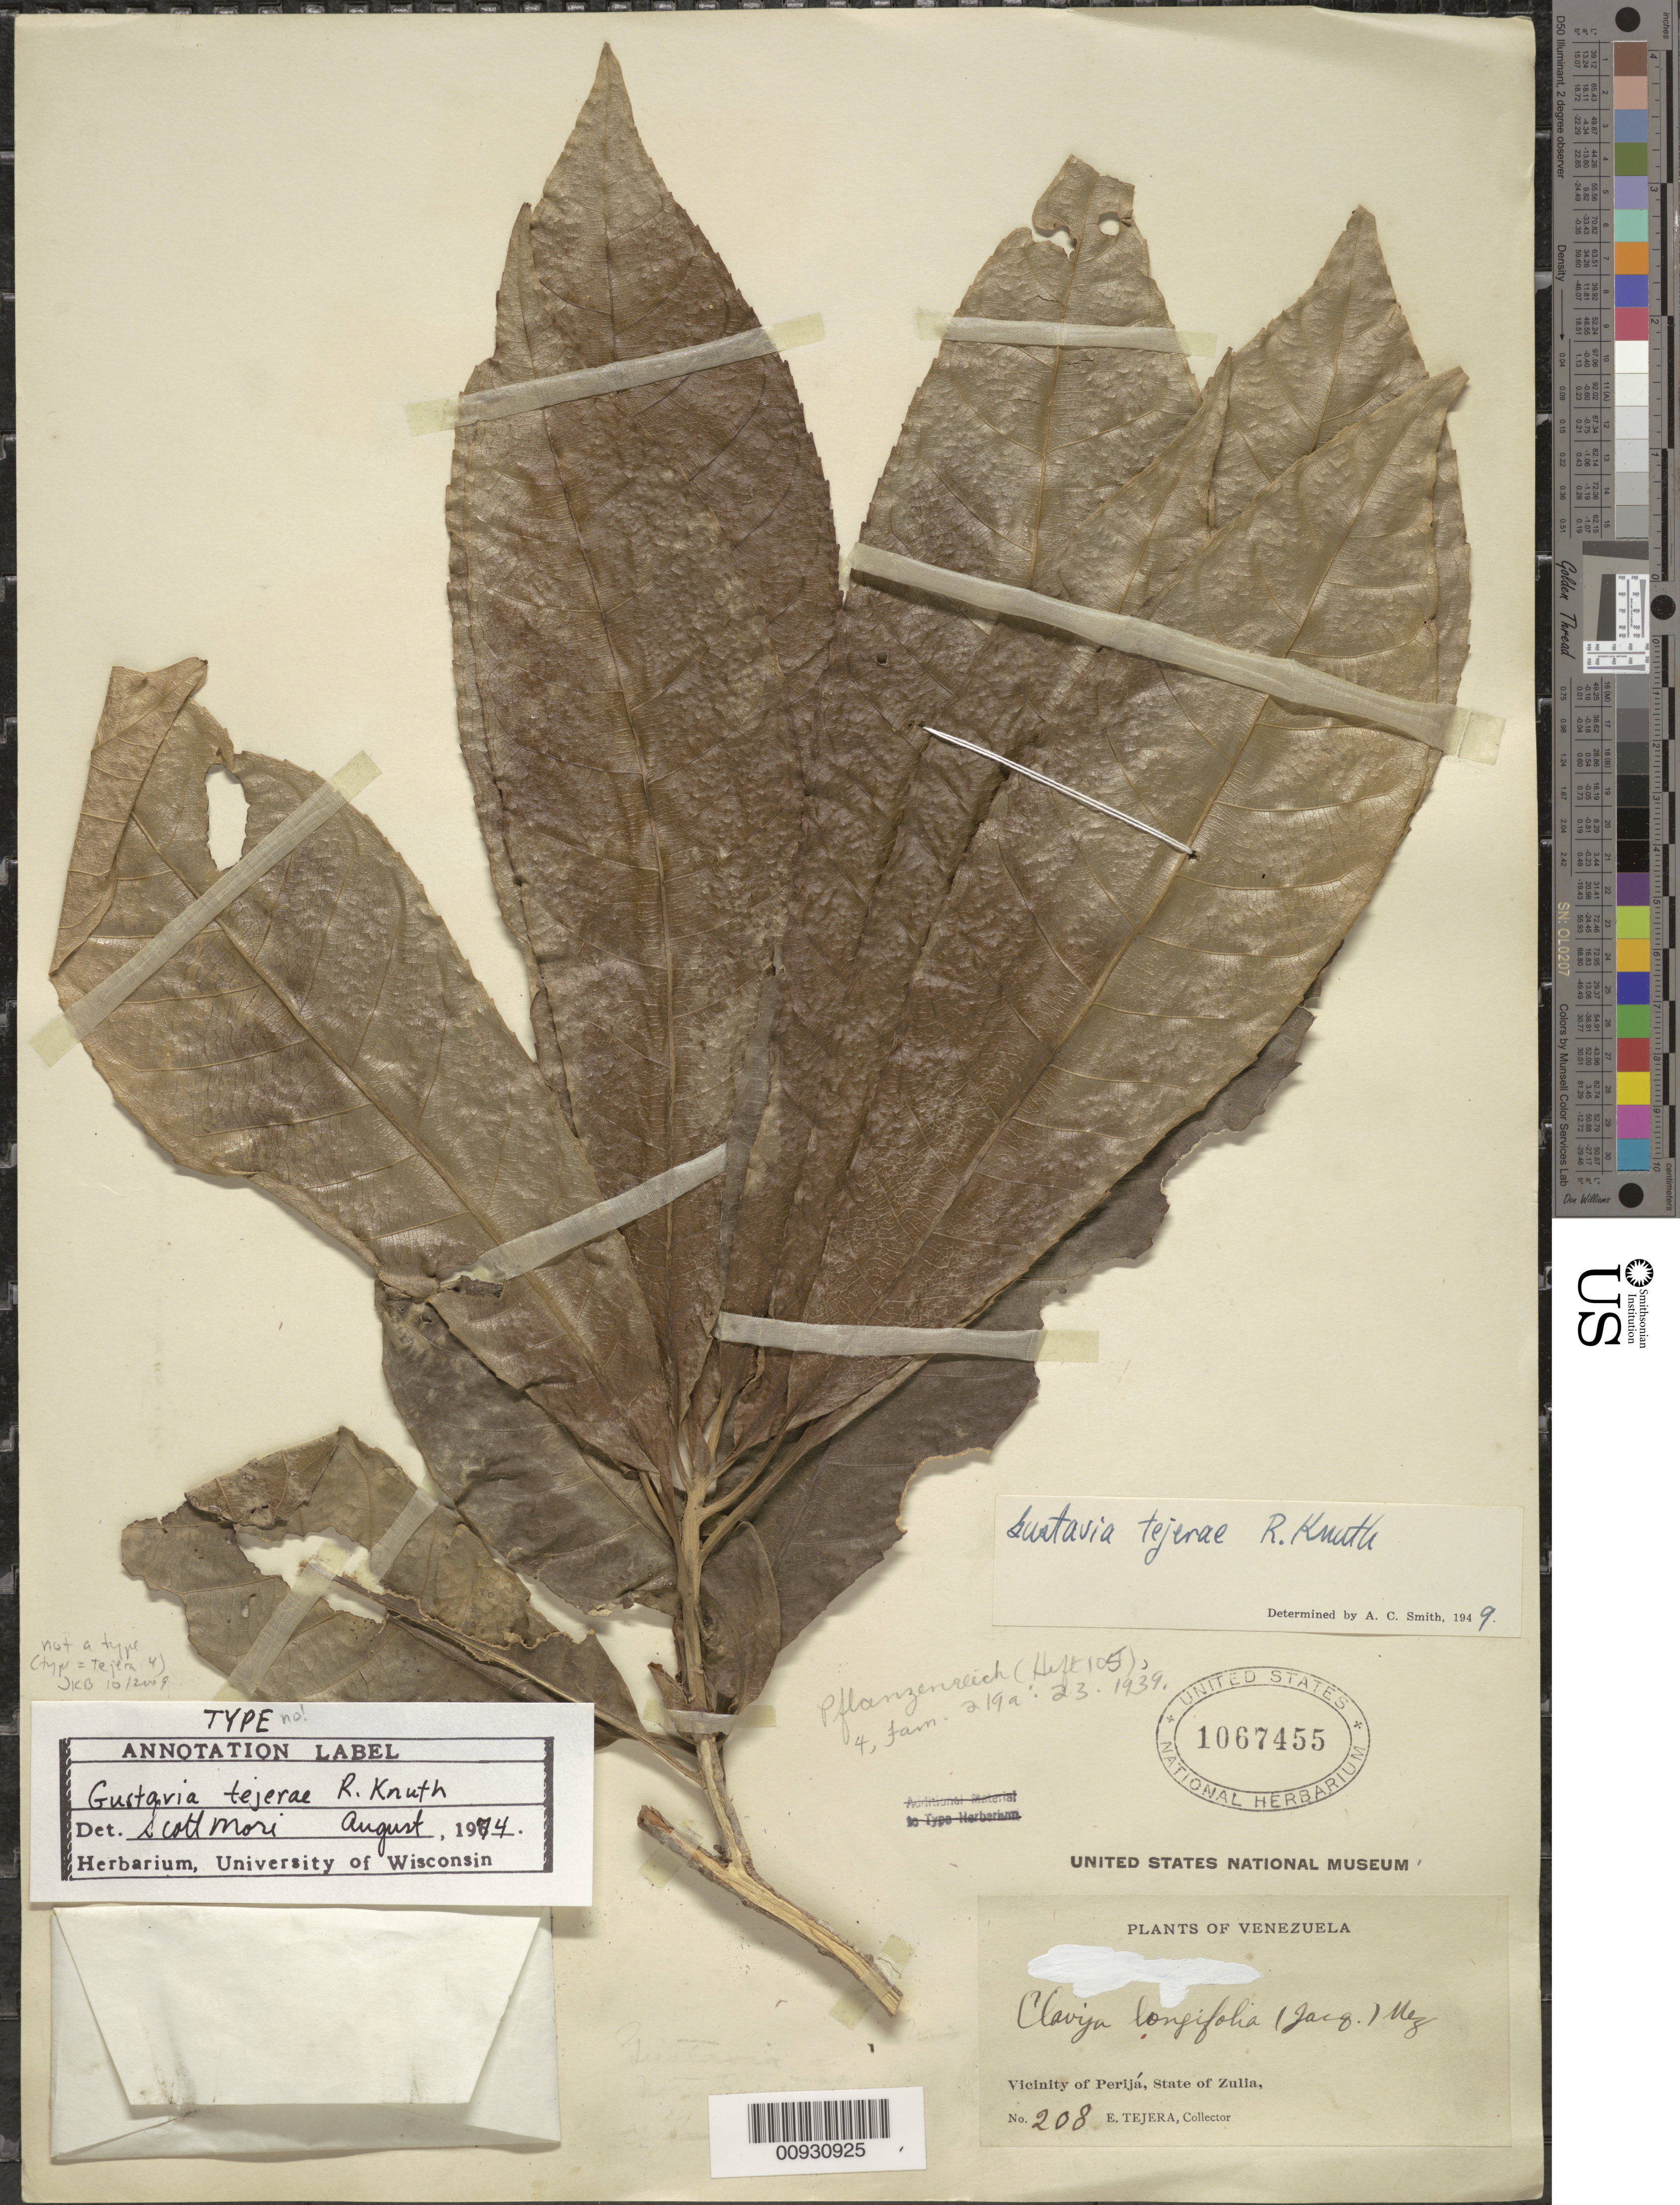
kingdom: Plantae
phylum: Tracheophyta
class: Magnoliopsida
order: Ericales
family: Lecythidaceae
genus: Gustavia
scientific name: Gustavia tejerae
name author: R. Knuth in Engl.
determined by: Mori, Scott A.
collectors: E. Tejera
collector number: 208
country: Venezuela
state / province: Zulia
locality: Perija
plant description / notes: Annotated by Mori as "TYPE" but holotype (at US) is Tejera 4.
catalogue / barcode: US 1067455